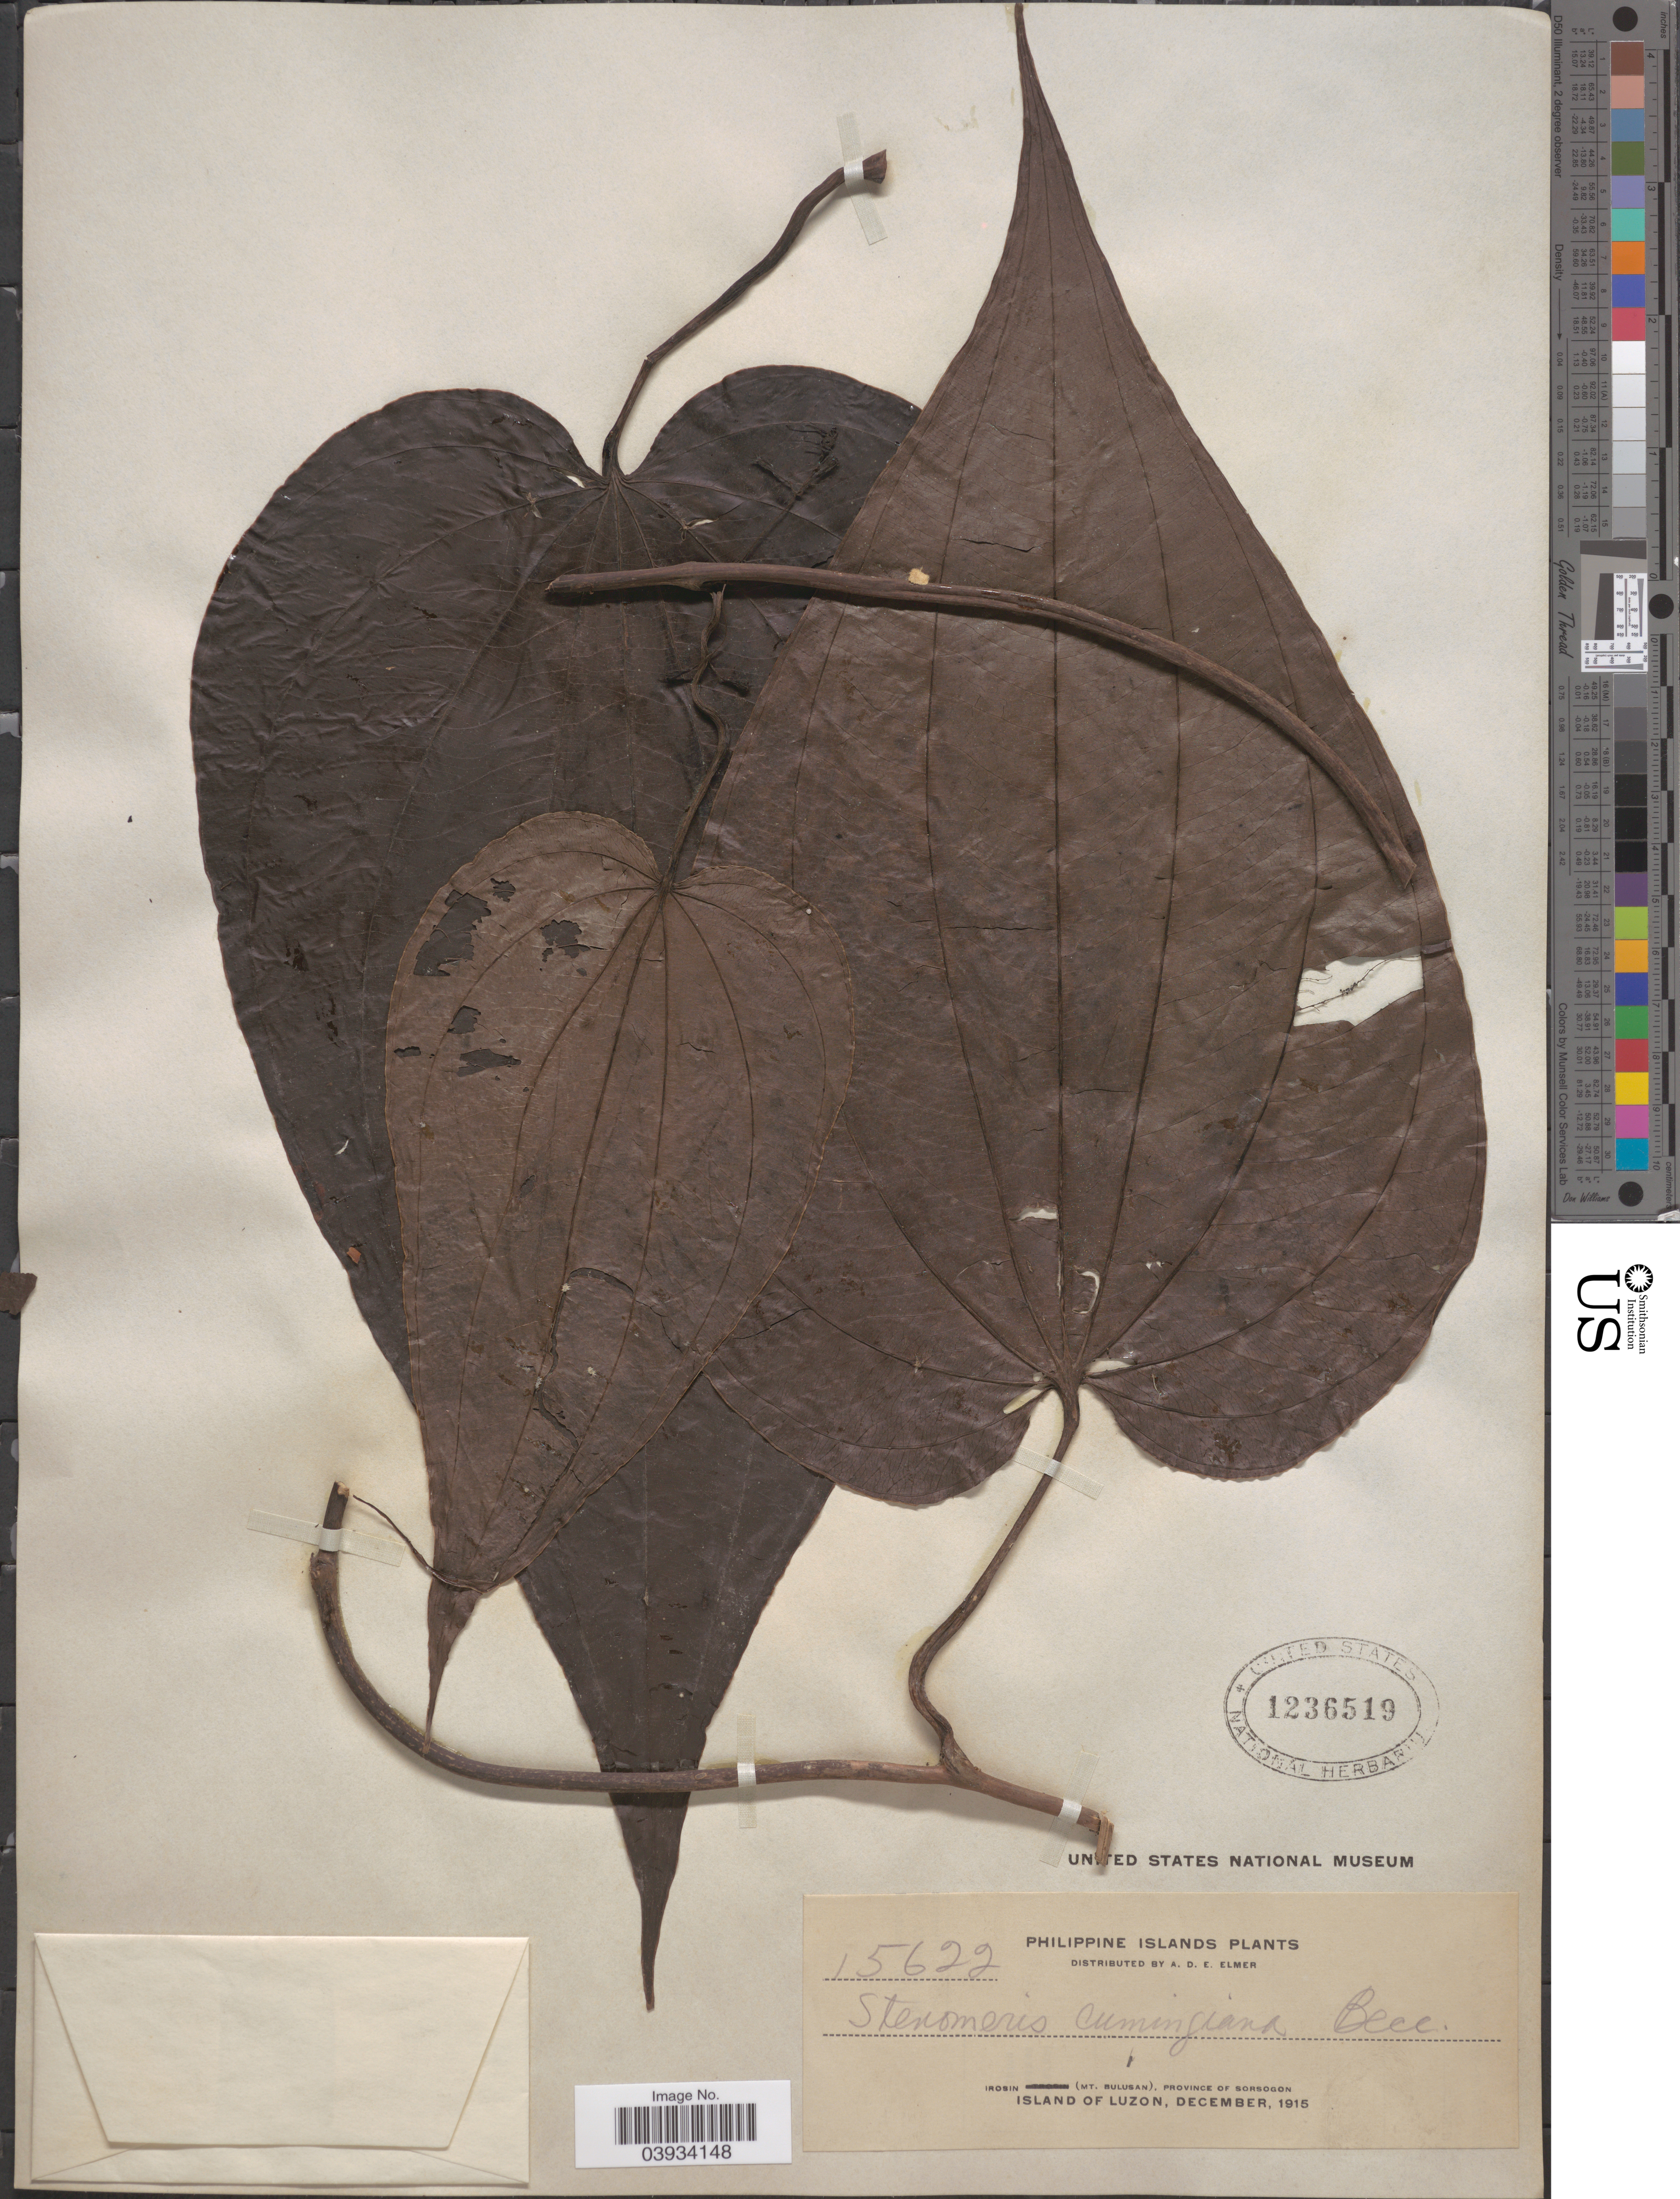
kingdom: Plantae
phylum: Tracheophyta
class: Liliopsida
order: Dioscoreales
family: Dioscoreaceae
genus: Stenomeris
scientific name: Stenomeris cumingiana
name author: Becc.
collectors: A. D. E. Elmer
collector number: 15622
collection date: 1915-12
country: Philippines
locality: Irosin (Mt. Bulusan), Province of Sorsogon. Island of Luzon.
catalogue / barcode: US 1236519